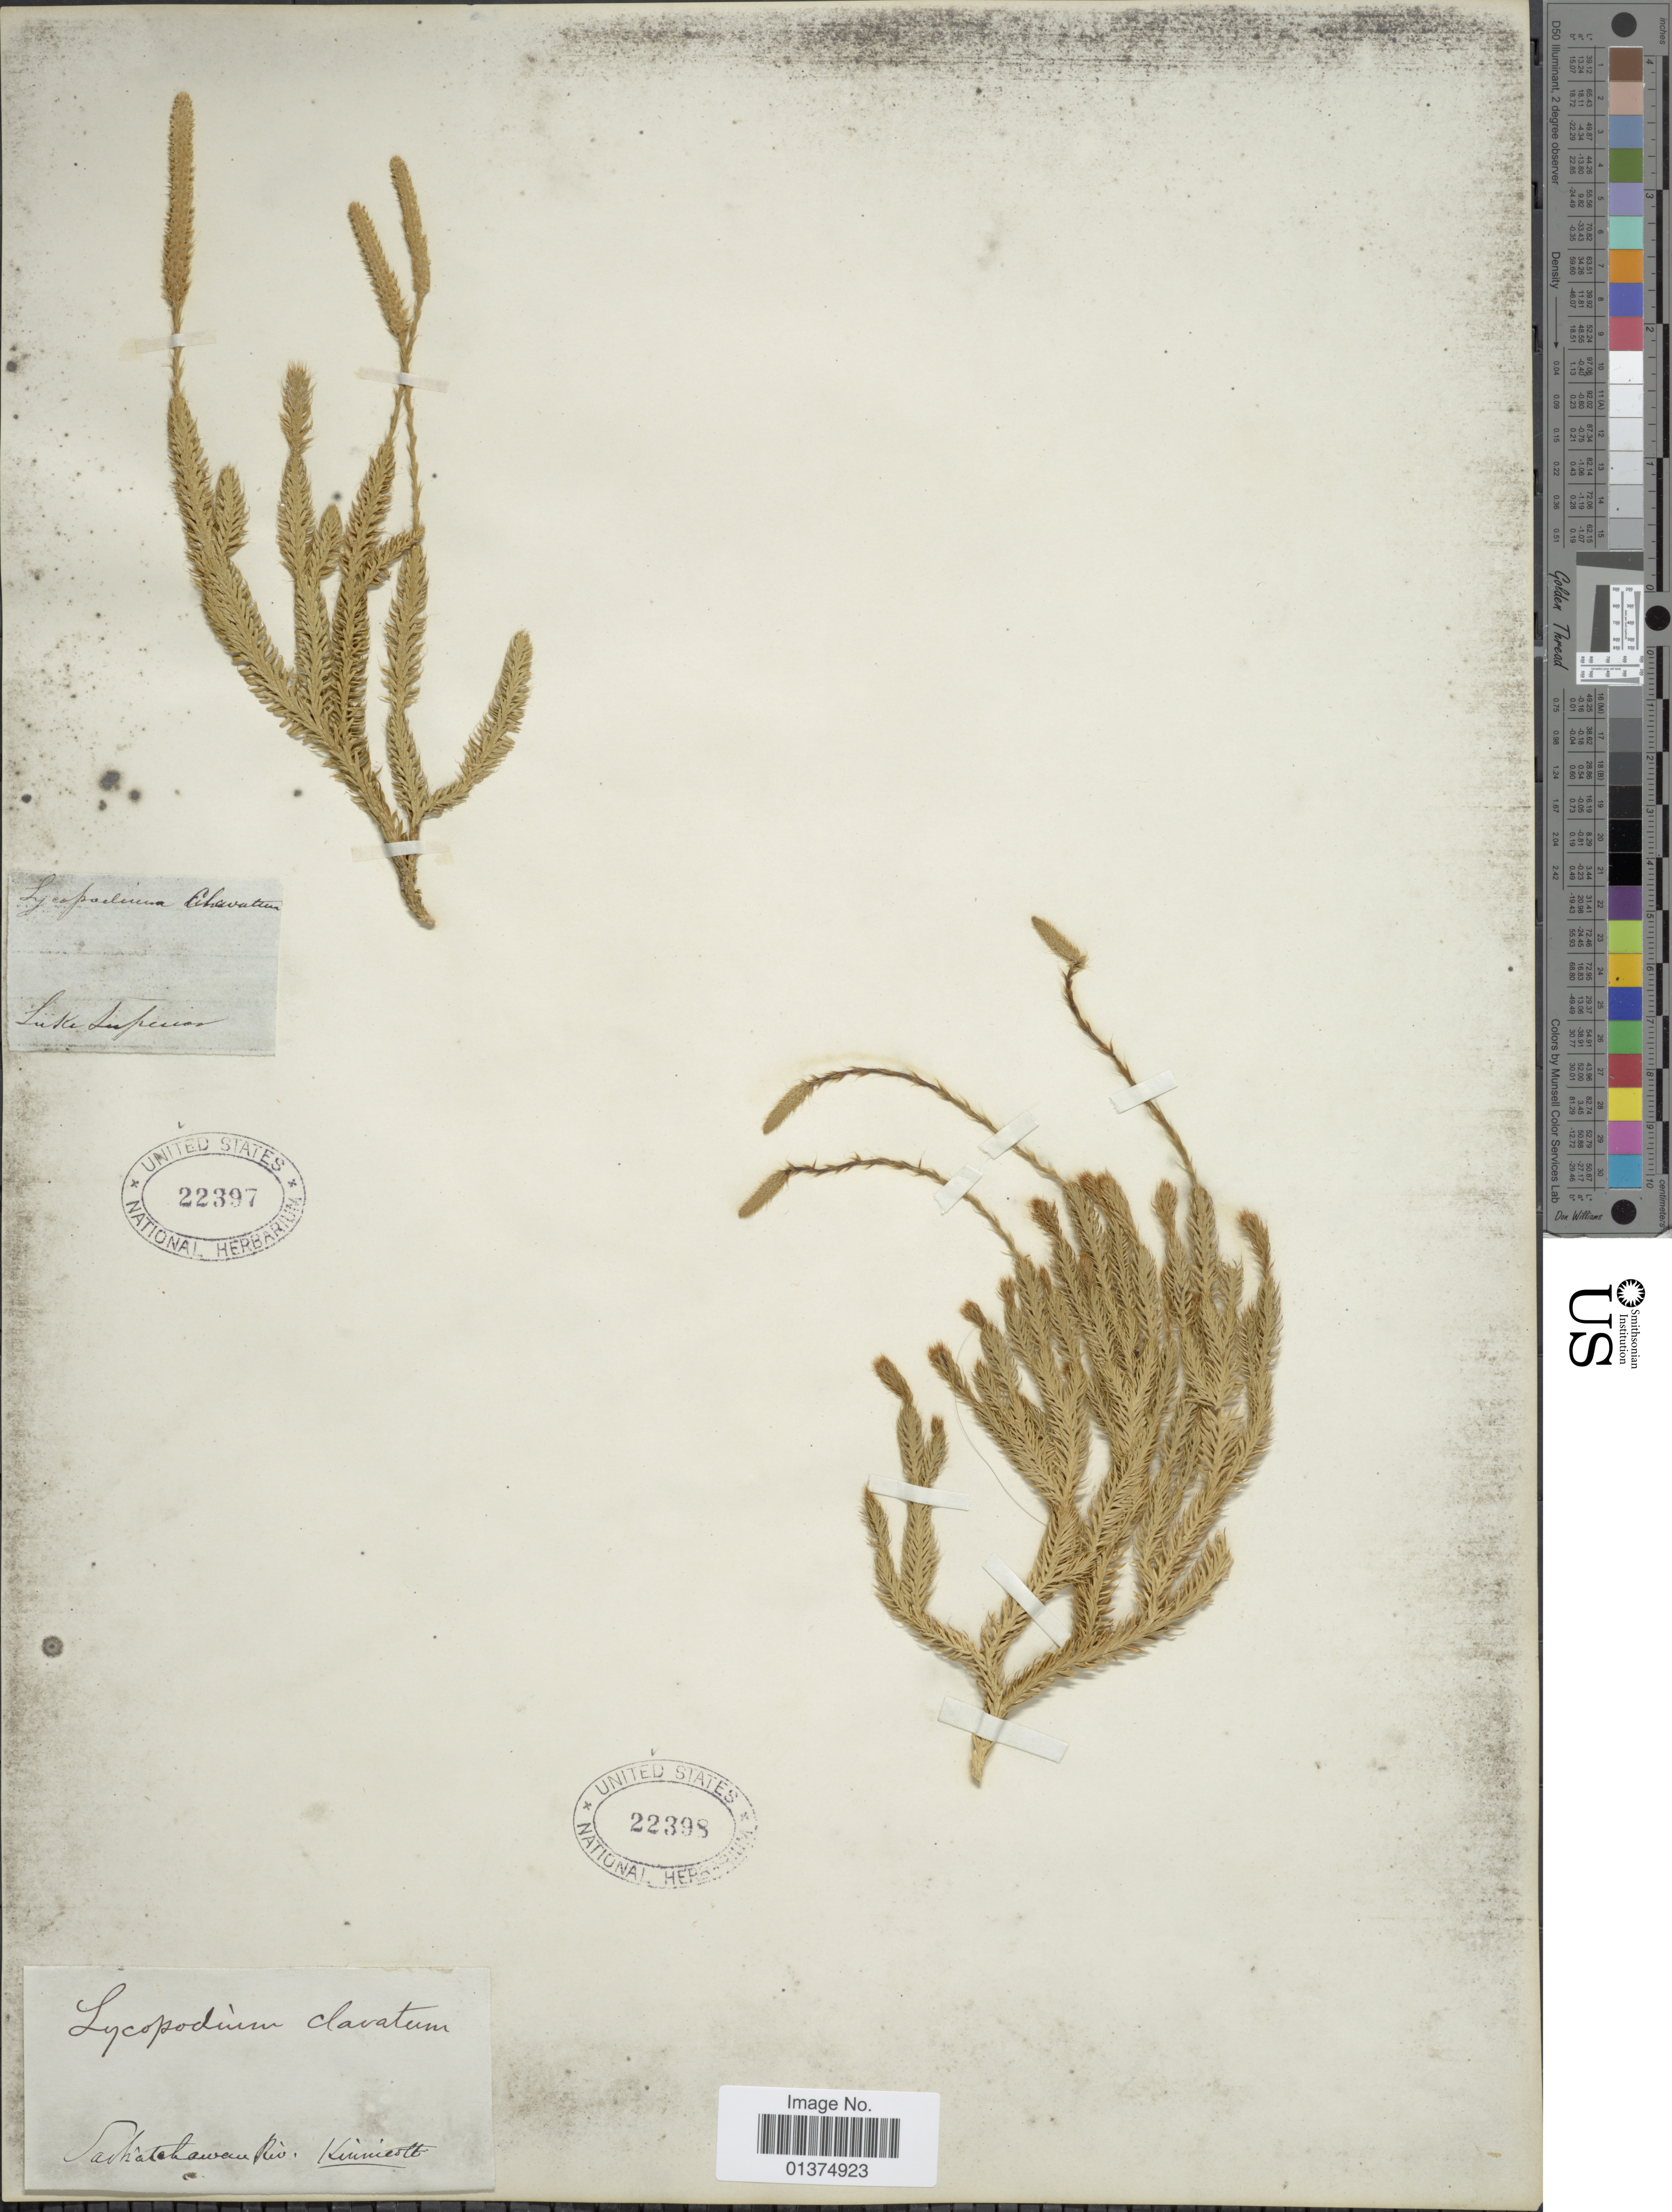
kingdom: Plantae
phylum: Tracheophyta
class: Lycopodiopsida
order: Lycopodiales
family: Lycopodiaceae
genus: Lycopodium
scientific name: Lycopodium lagopus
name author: Zinserl. ex Kuzen.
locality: Luke [illegible text]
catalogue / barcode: US 22397-2